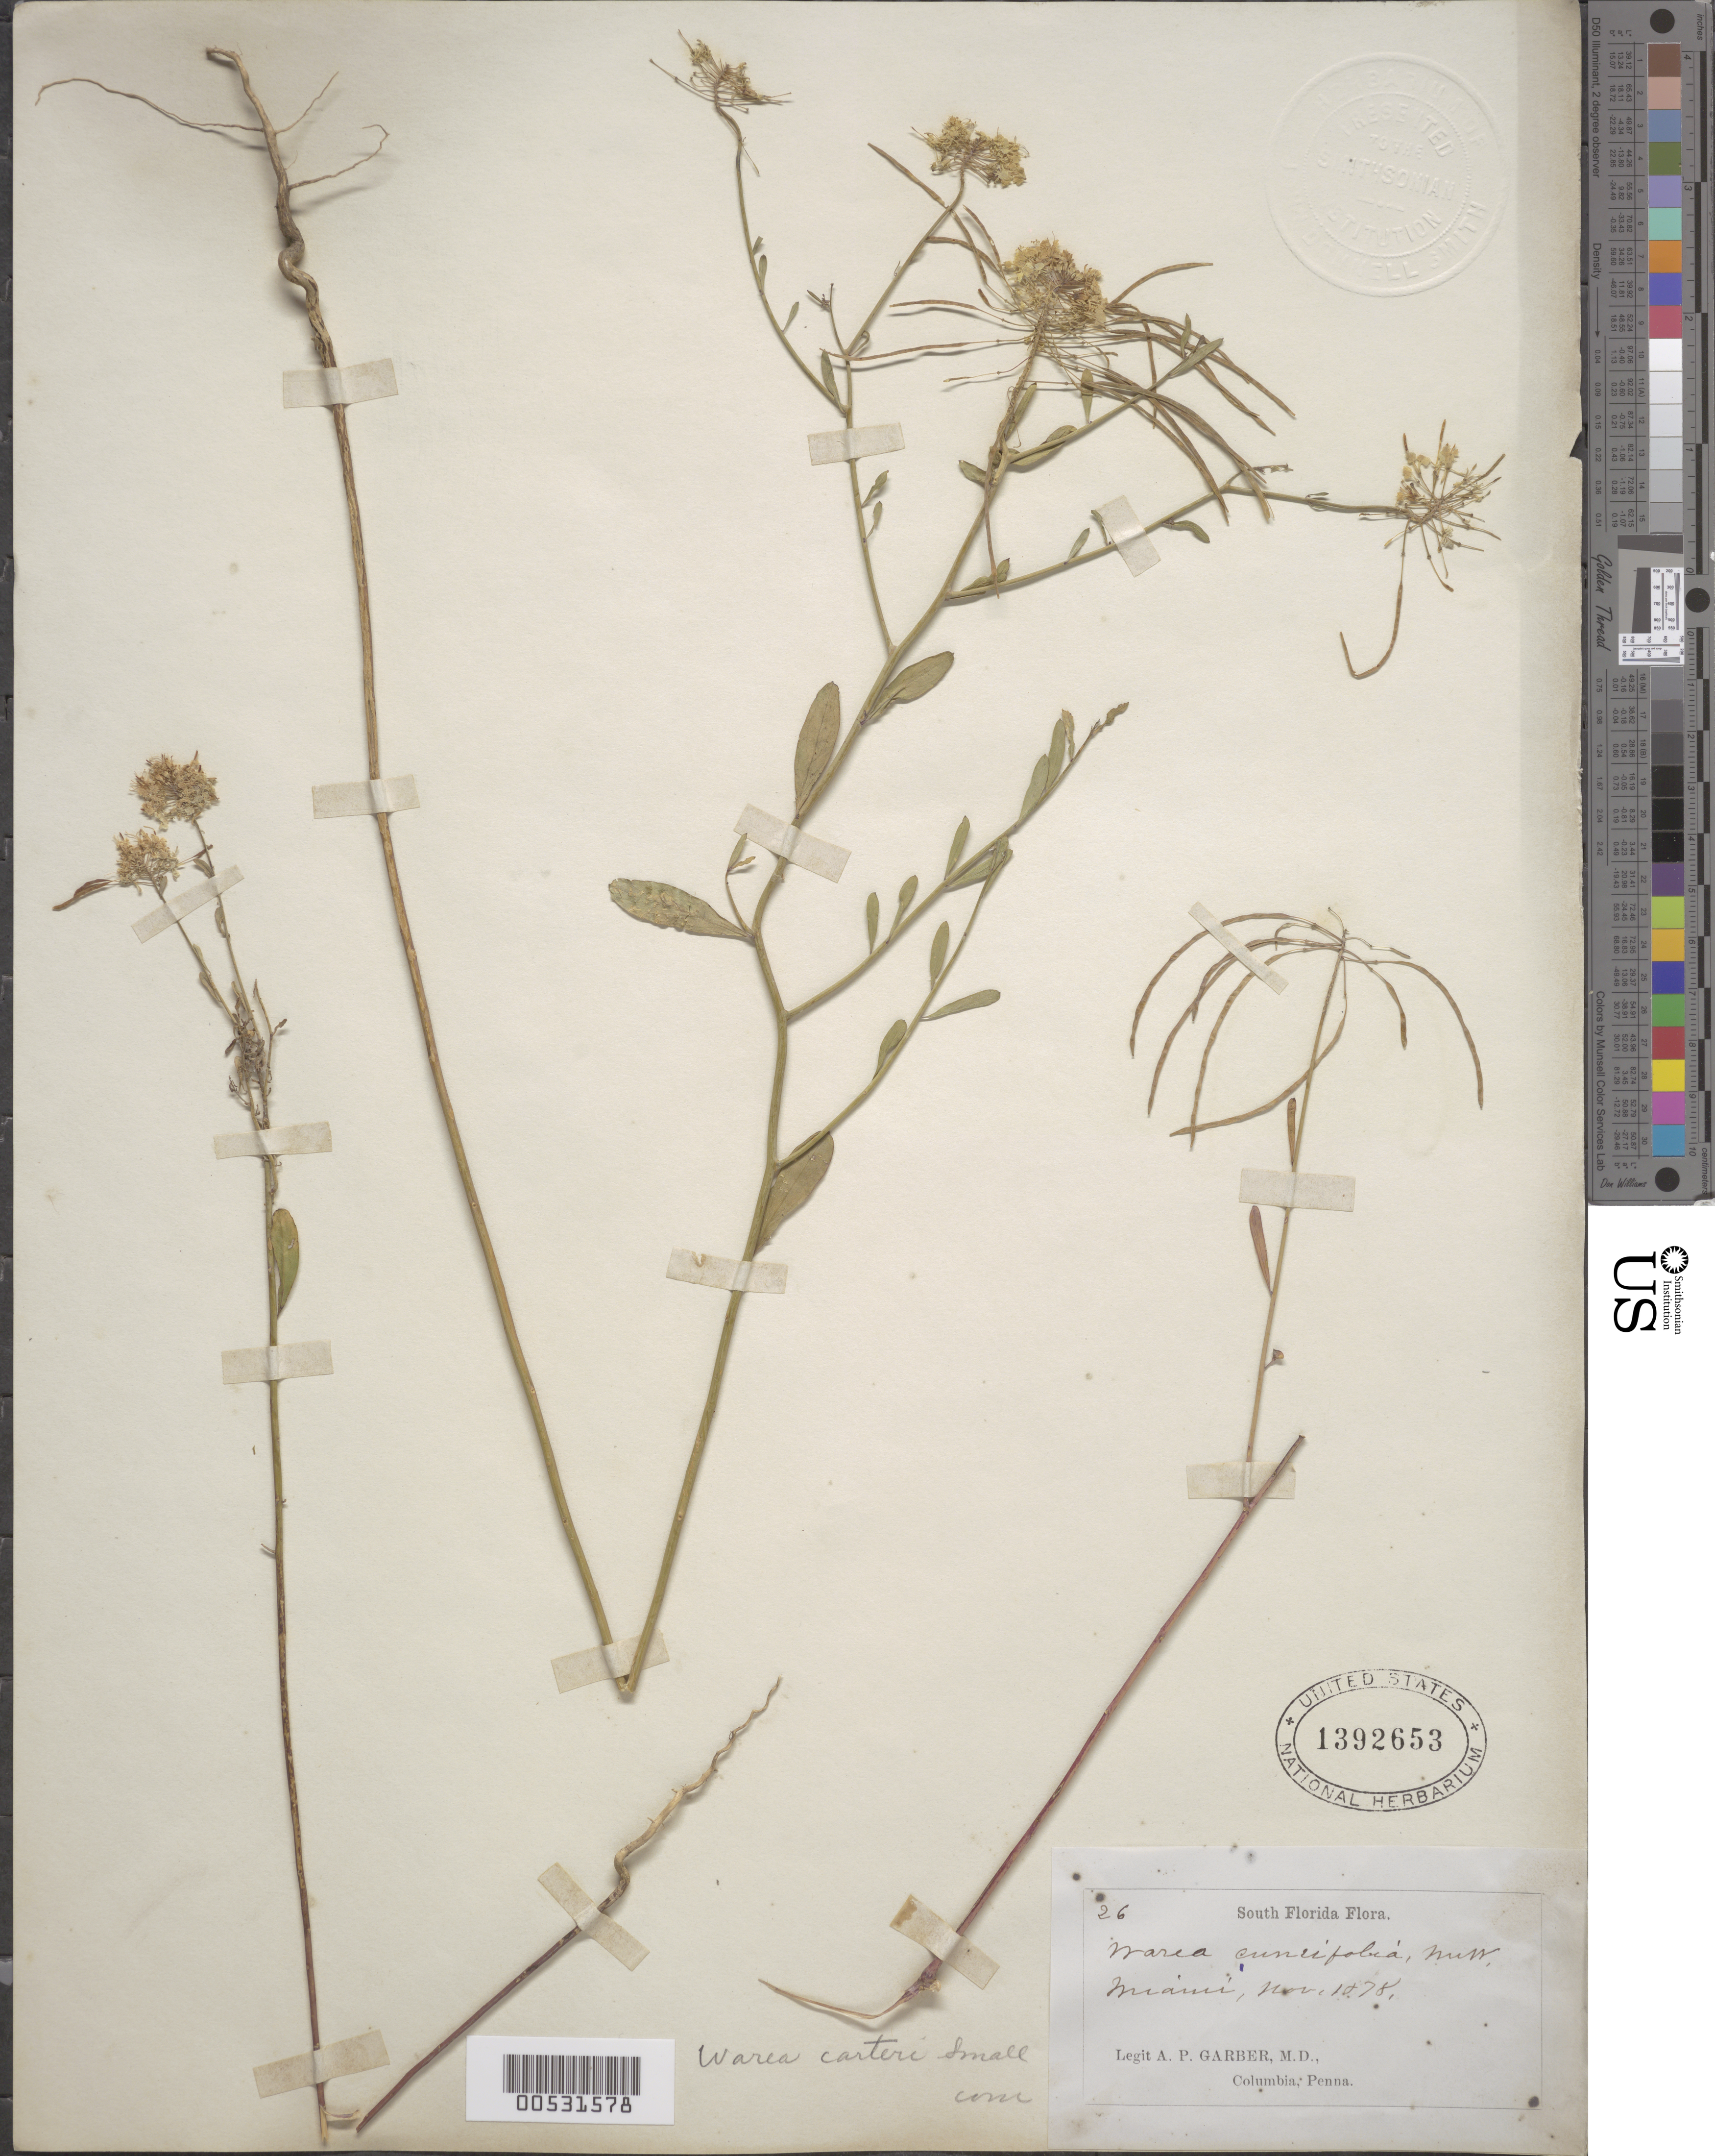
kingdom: Plantae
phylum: Tracheophyta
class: Magnoliopsida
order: Brassicales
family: Brassicaceae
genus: Warea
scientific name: Warea carteri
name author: Small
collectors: A. P. Garber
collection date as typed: Nov 1878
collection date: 1878-11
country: United States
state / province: Florida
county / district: Dade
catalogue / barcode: US 1392653